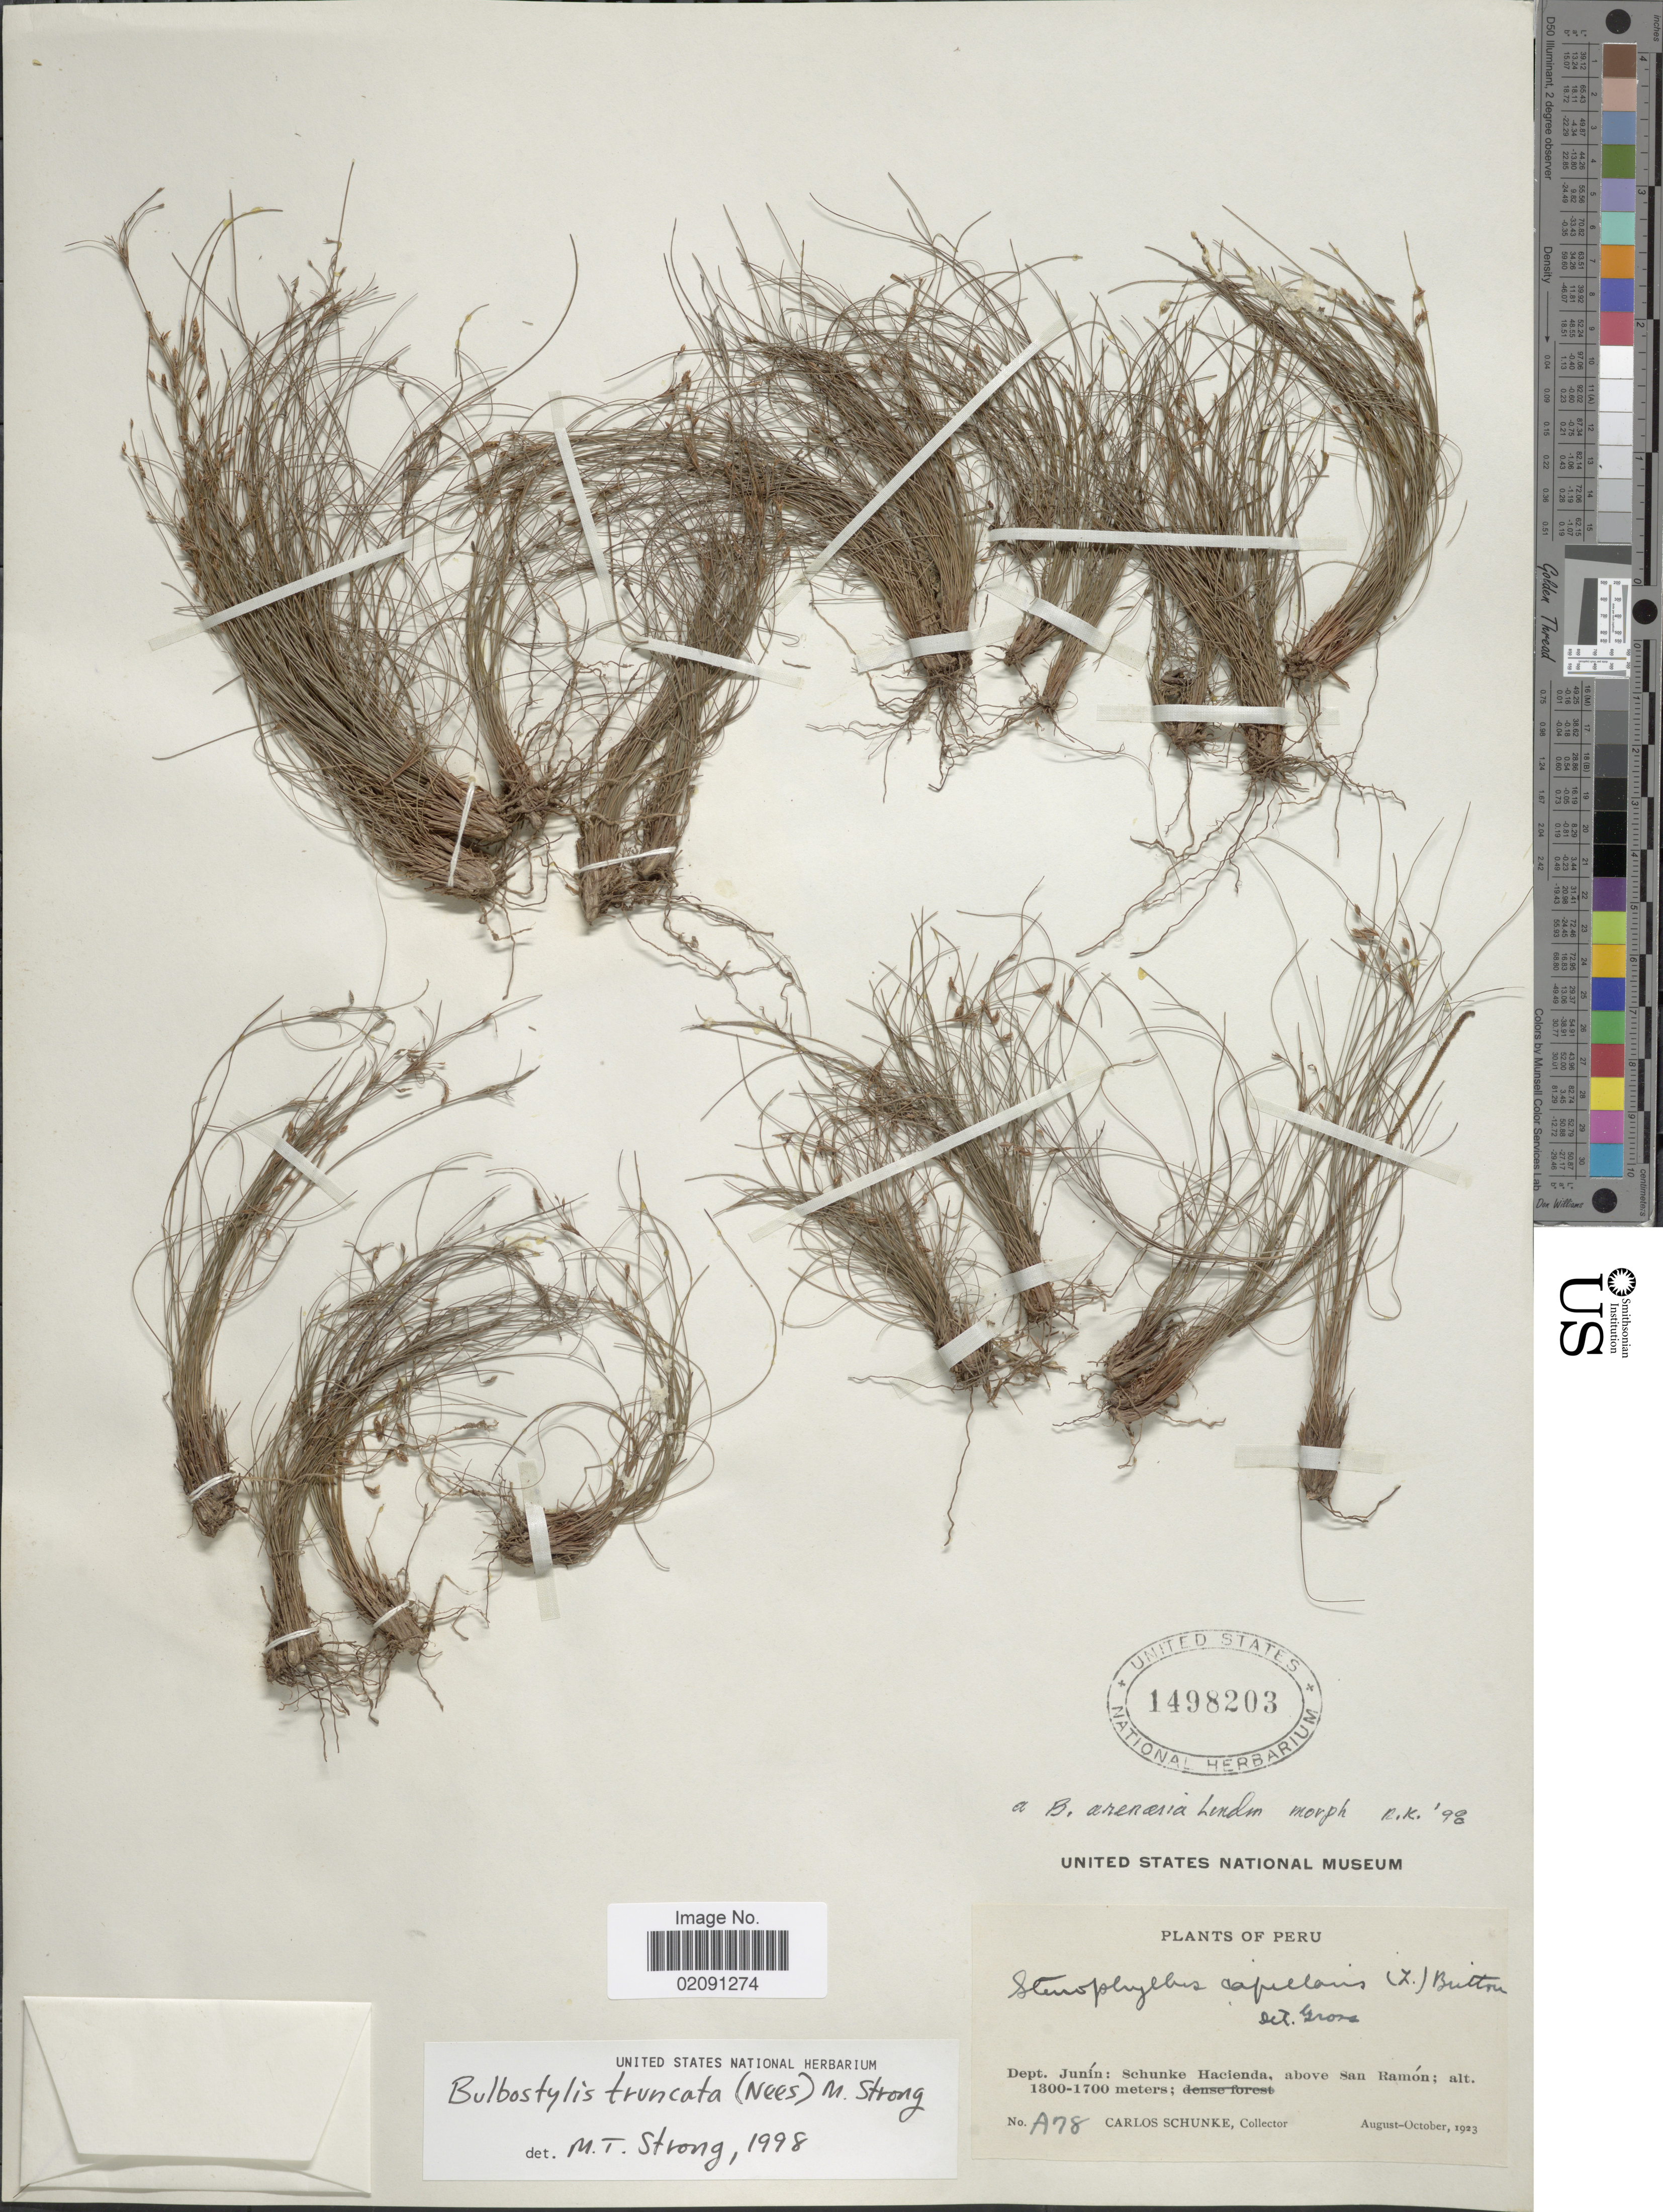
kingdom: Plantae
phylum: Tracheophyta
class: Liliopsida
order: Poales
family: Cyperaceae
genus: Bulbostylis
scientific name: Bulbostylis truncata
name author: (Nees) M.T. Strong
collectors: C. Schunke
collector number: A78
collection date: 1923-08/1923-10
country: Peru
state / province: Junín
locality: Schunke Hacienda, above San Ramon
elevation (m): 1300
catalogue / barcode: US 1498203